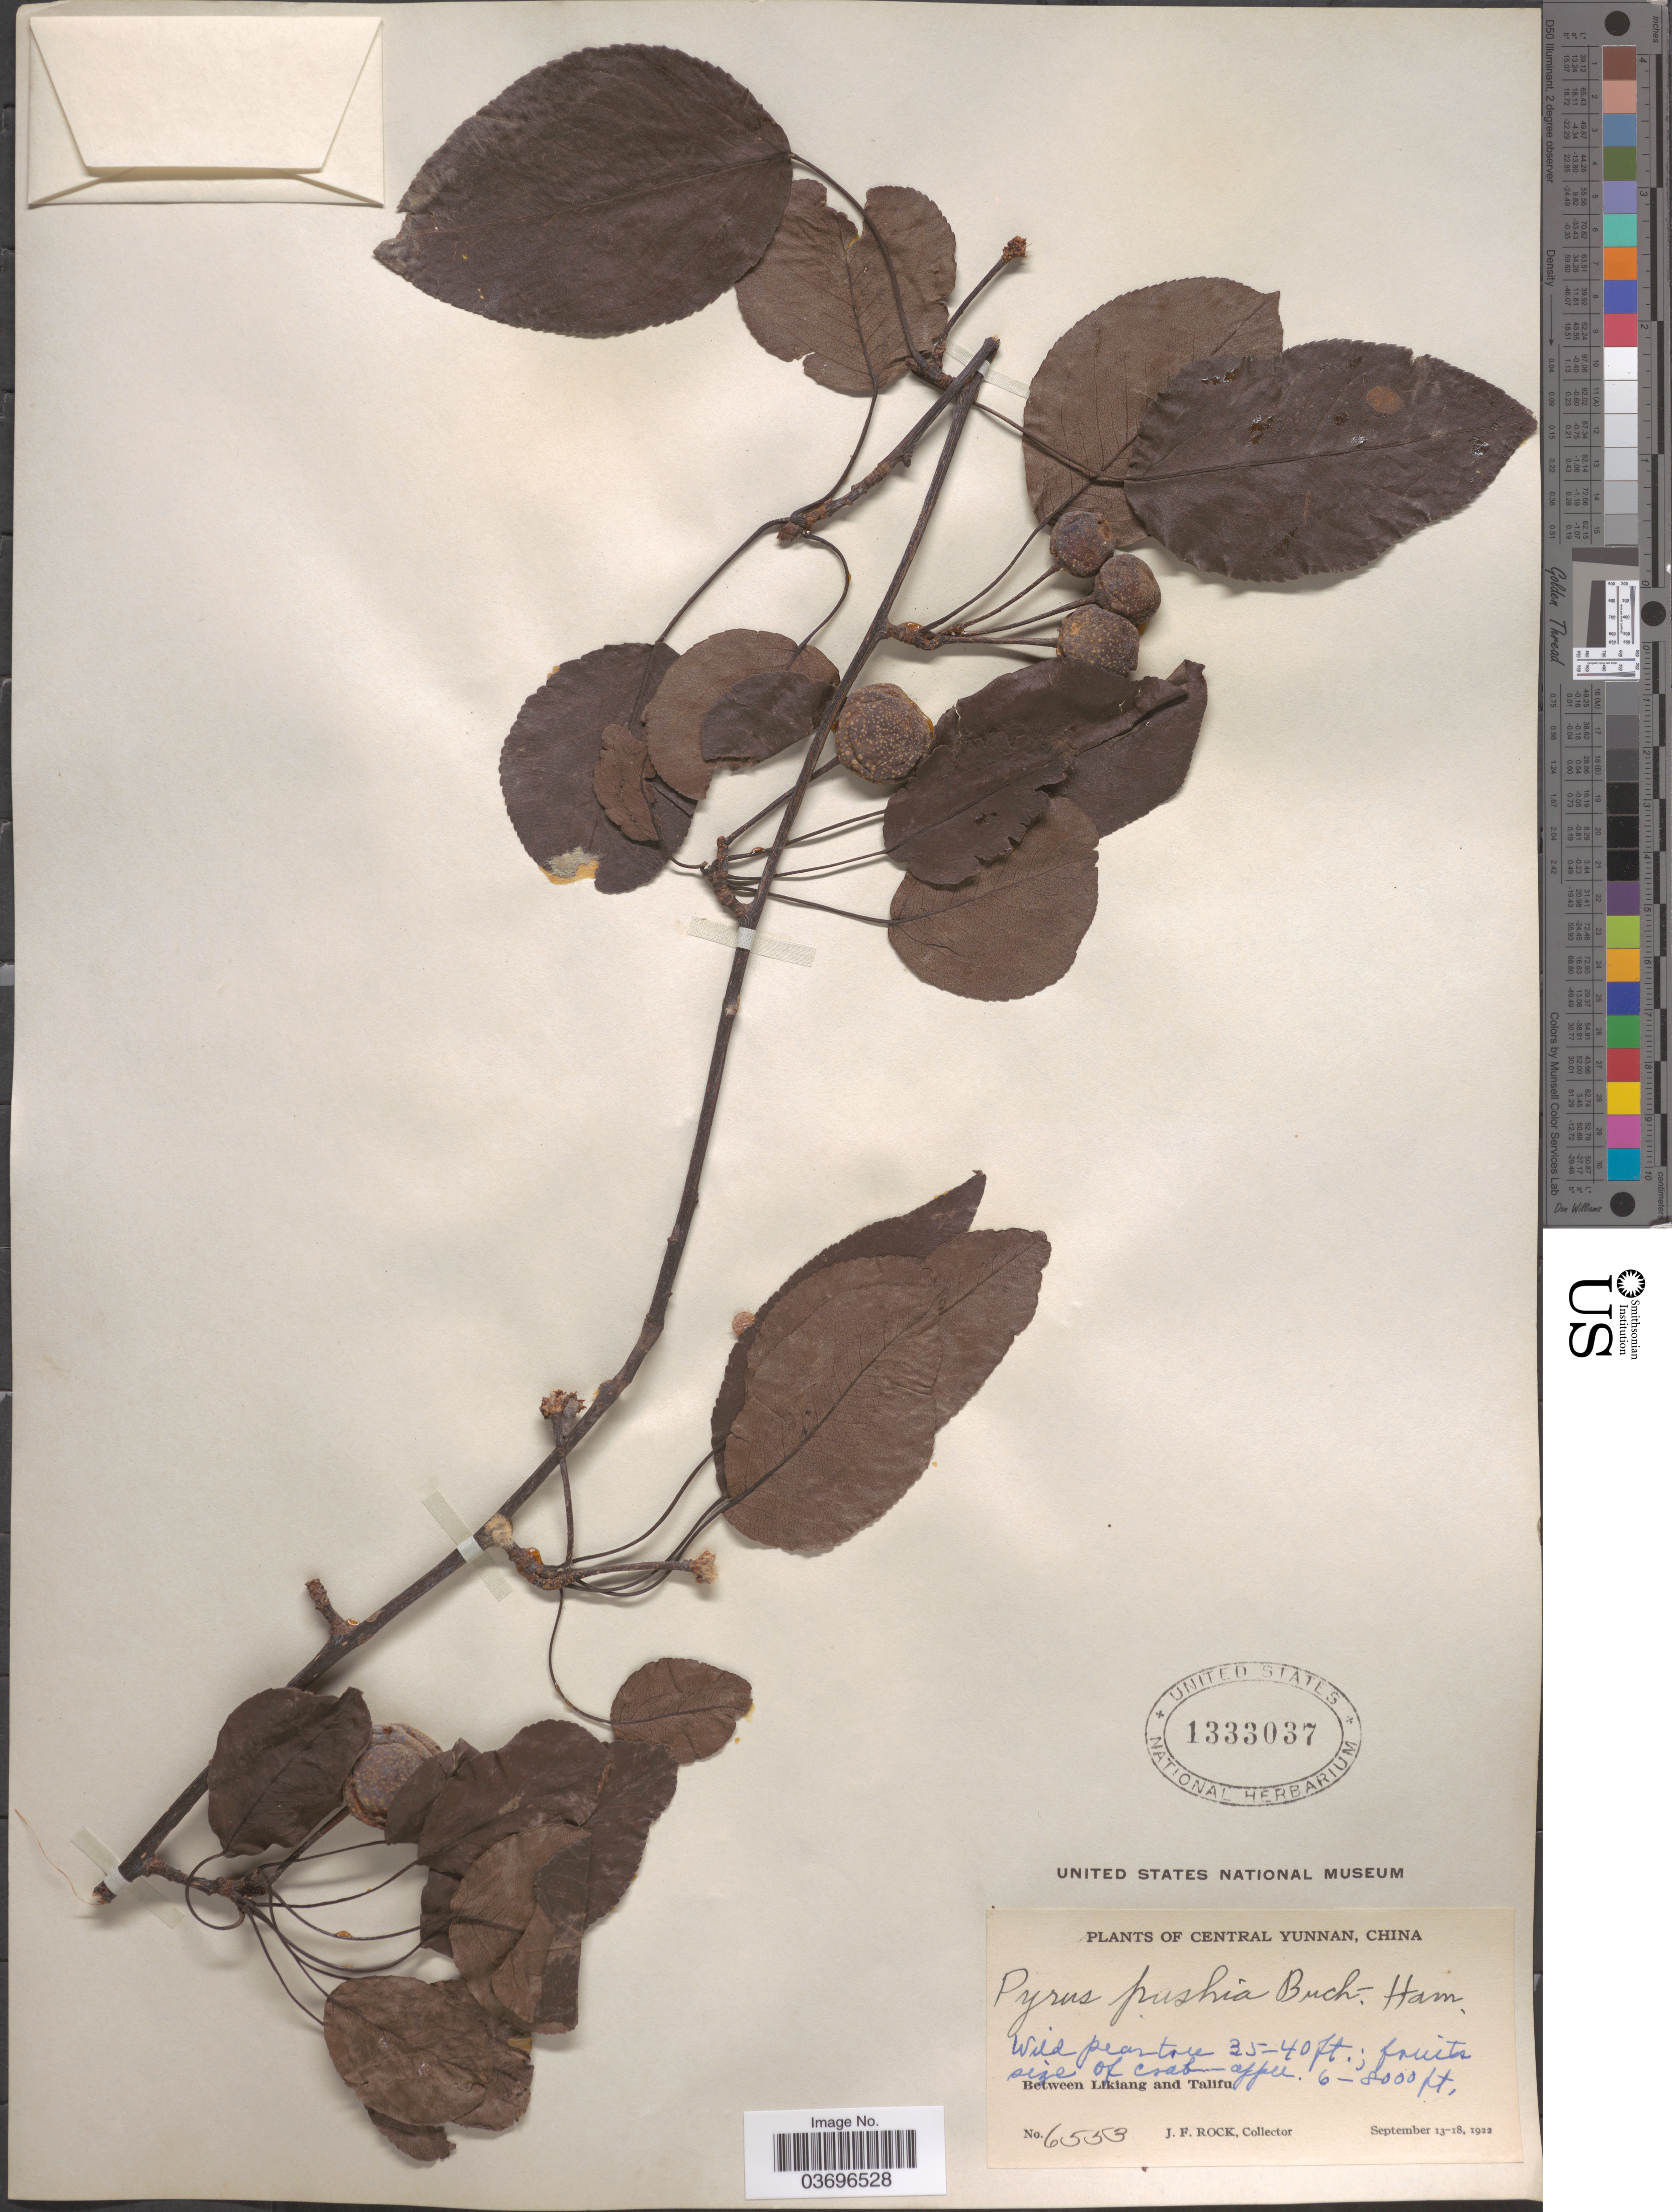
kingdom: Plantae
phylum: Tracheophyta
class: Magnoliopsida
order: Rosales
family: Rosaceae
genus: Pyrus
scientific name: Pyrus pashia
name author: Buch.-Ham. ex D. Don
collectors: J. Rock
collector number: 6553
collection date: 1922-09-13/1922-09-18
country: China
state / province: Yunnan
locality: Central Yunnan. Between Likiang and Talifu.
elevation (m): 1829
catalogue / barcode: US 1333037